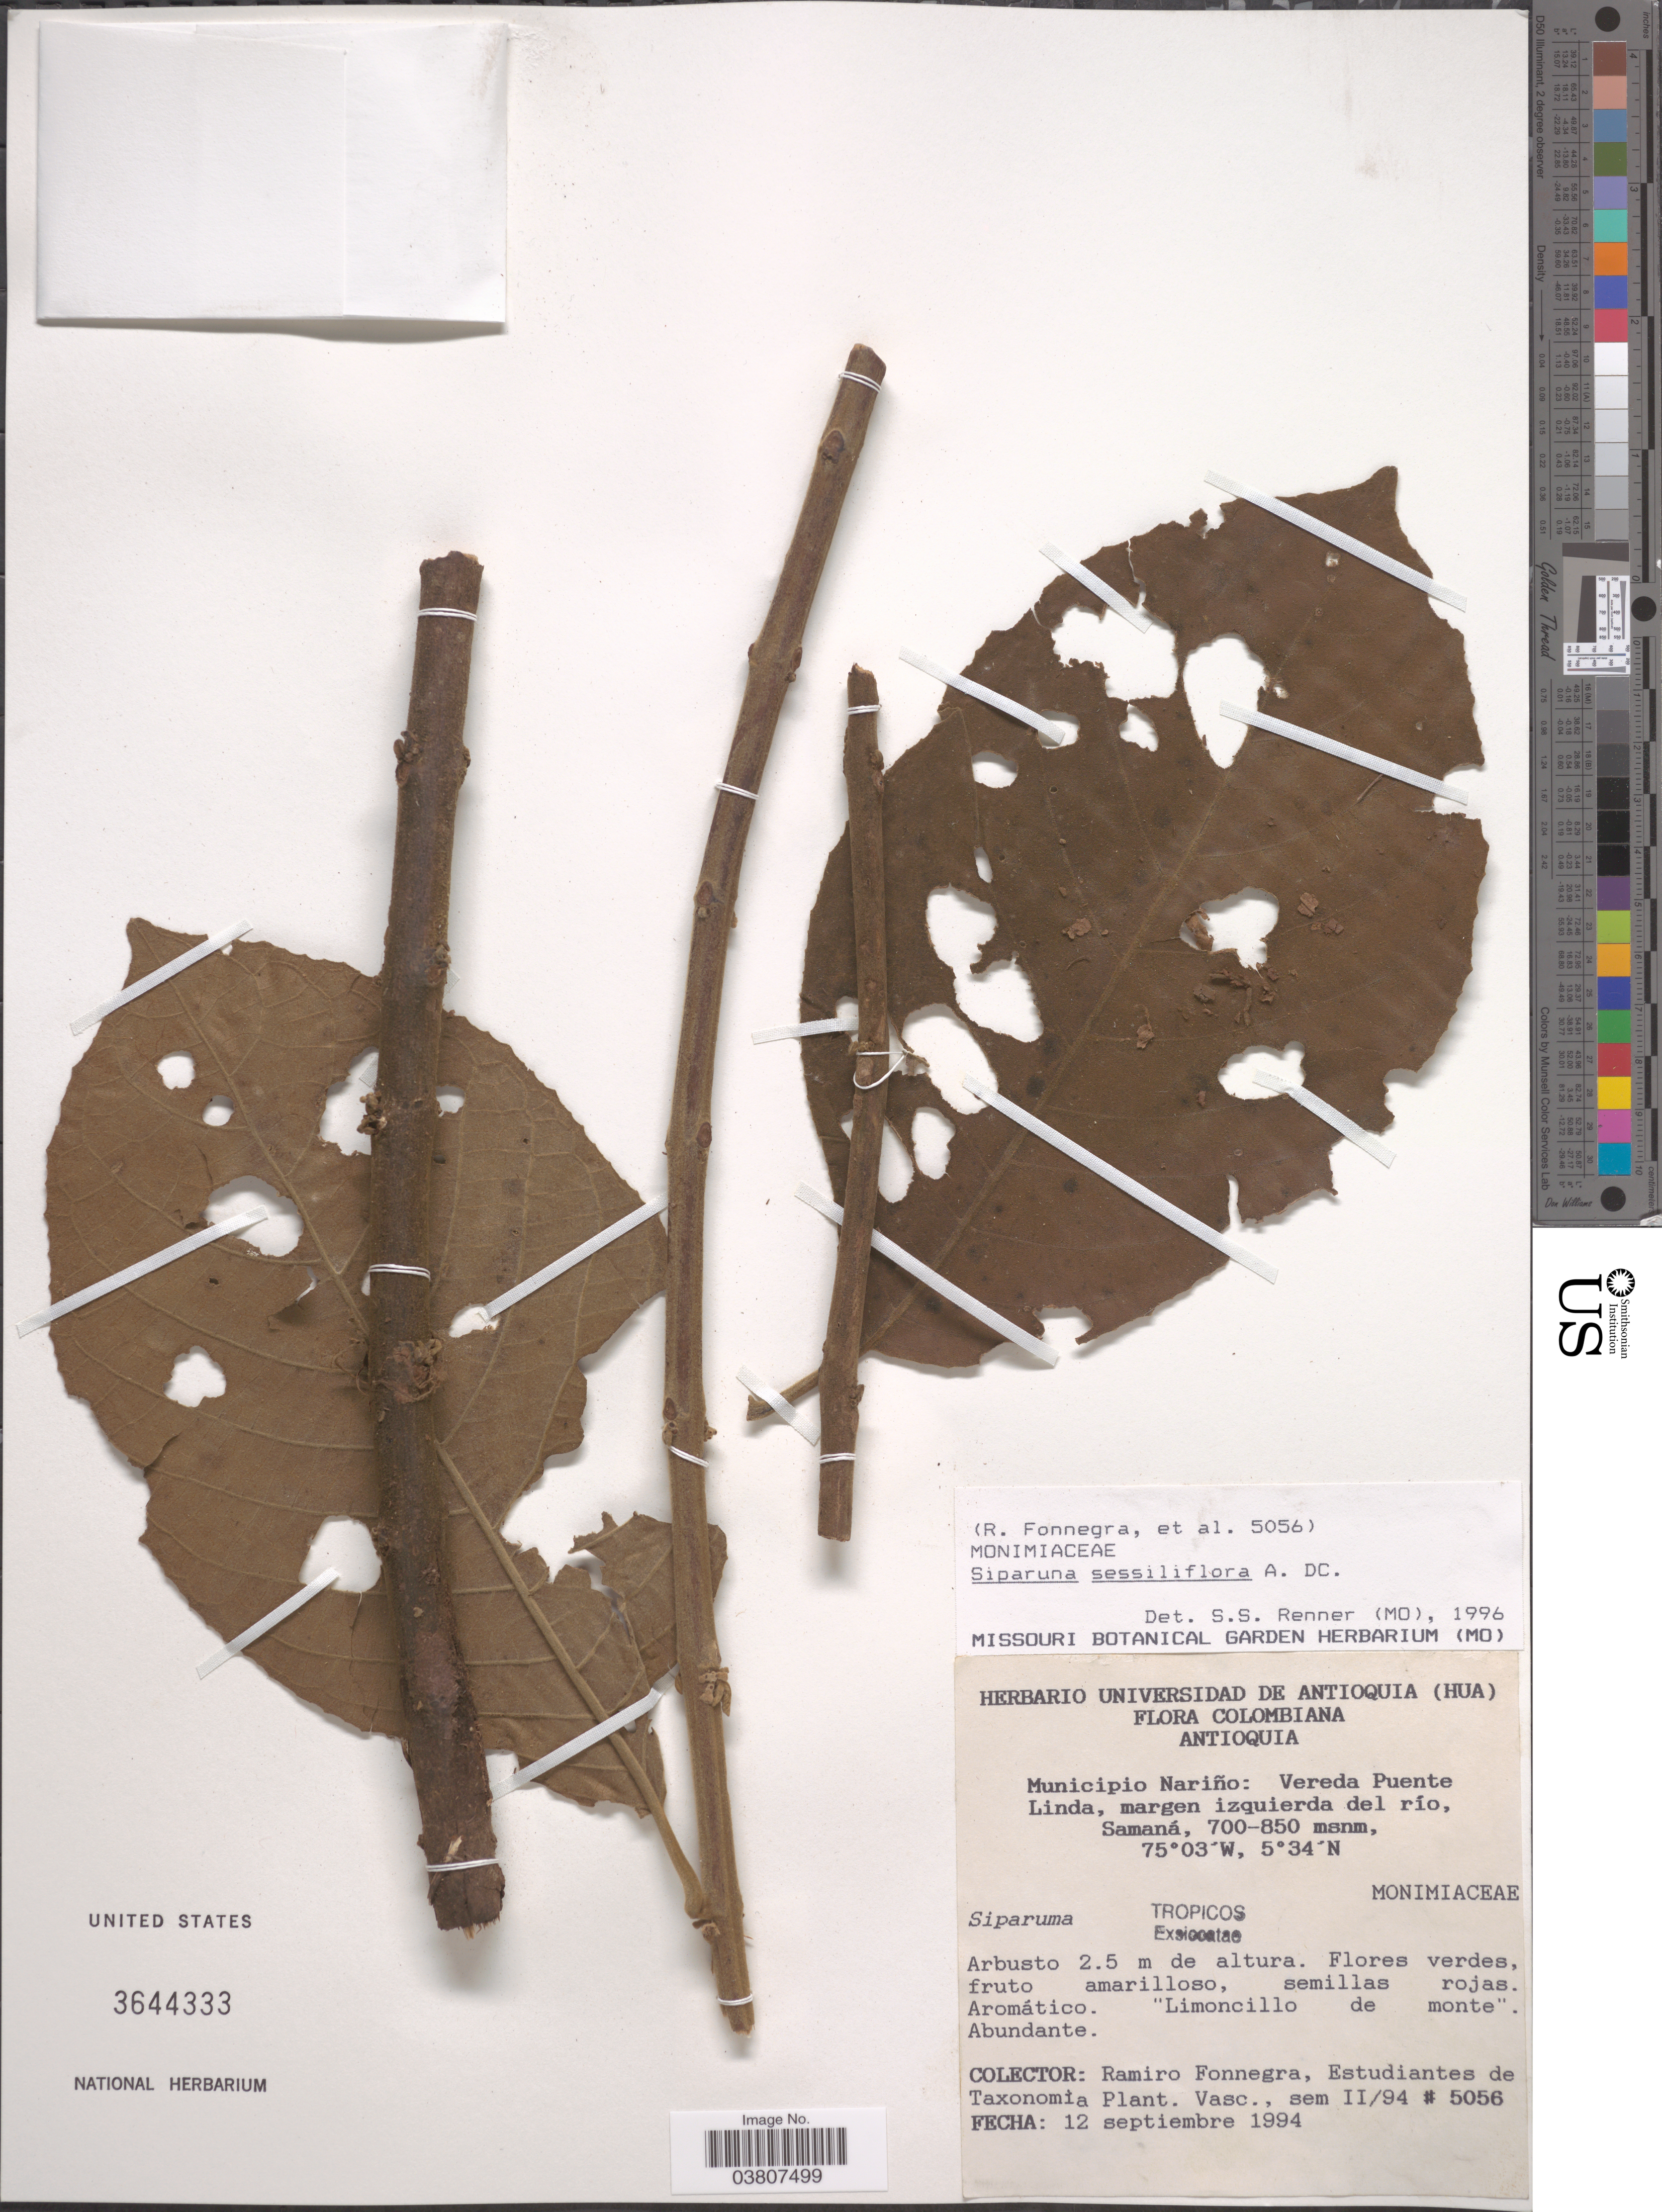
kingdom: Plantae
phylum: Tracheophyta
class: Magnoliopsida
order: Laurales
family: Siparunaceae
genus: Siparuna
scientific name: Siparuna sessiliflora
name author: (Kunth) A. DC.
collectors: R. Fonnegra & Estudiantes de Taxonomía de Plant. Vasculares sem., II/94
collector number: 5056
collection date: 1994-09-12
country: Colombia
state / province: Antioquia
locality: Municipio Nariño: Vereda Puente Linda, margen izquierda del río Samaná.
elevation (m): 700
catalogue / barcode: US 3644333